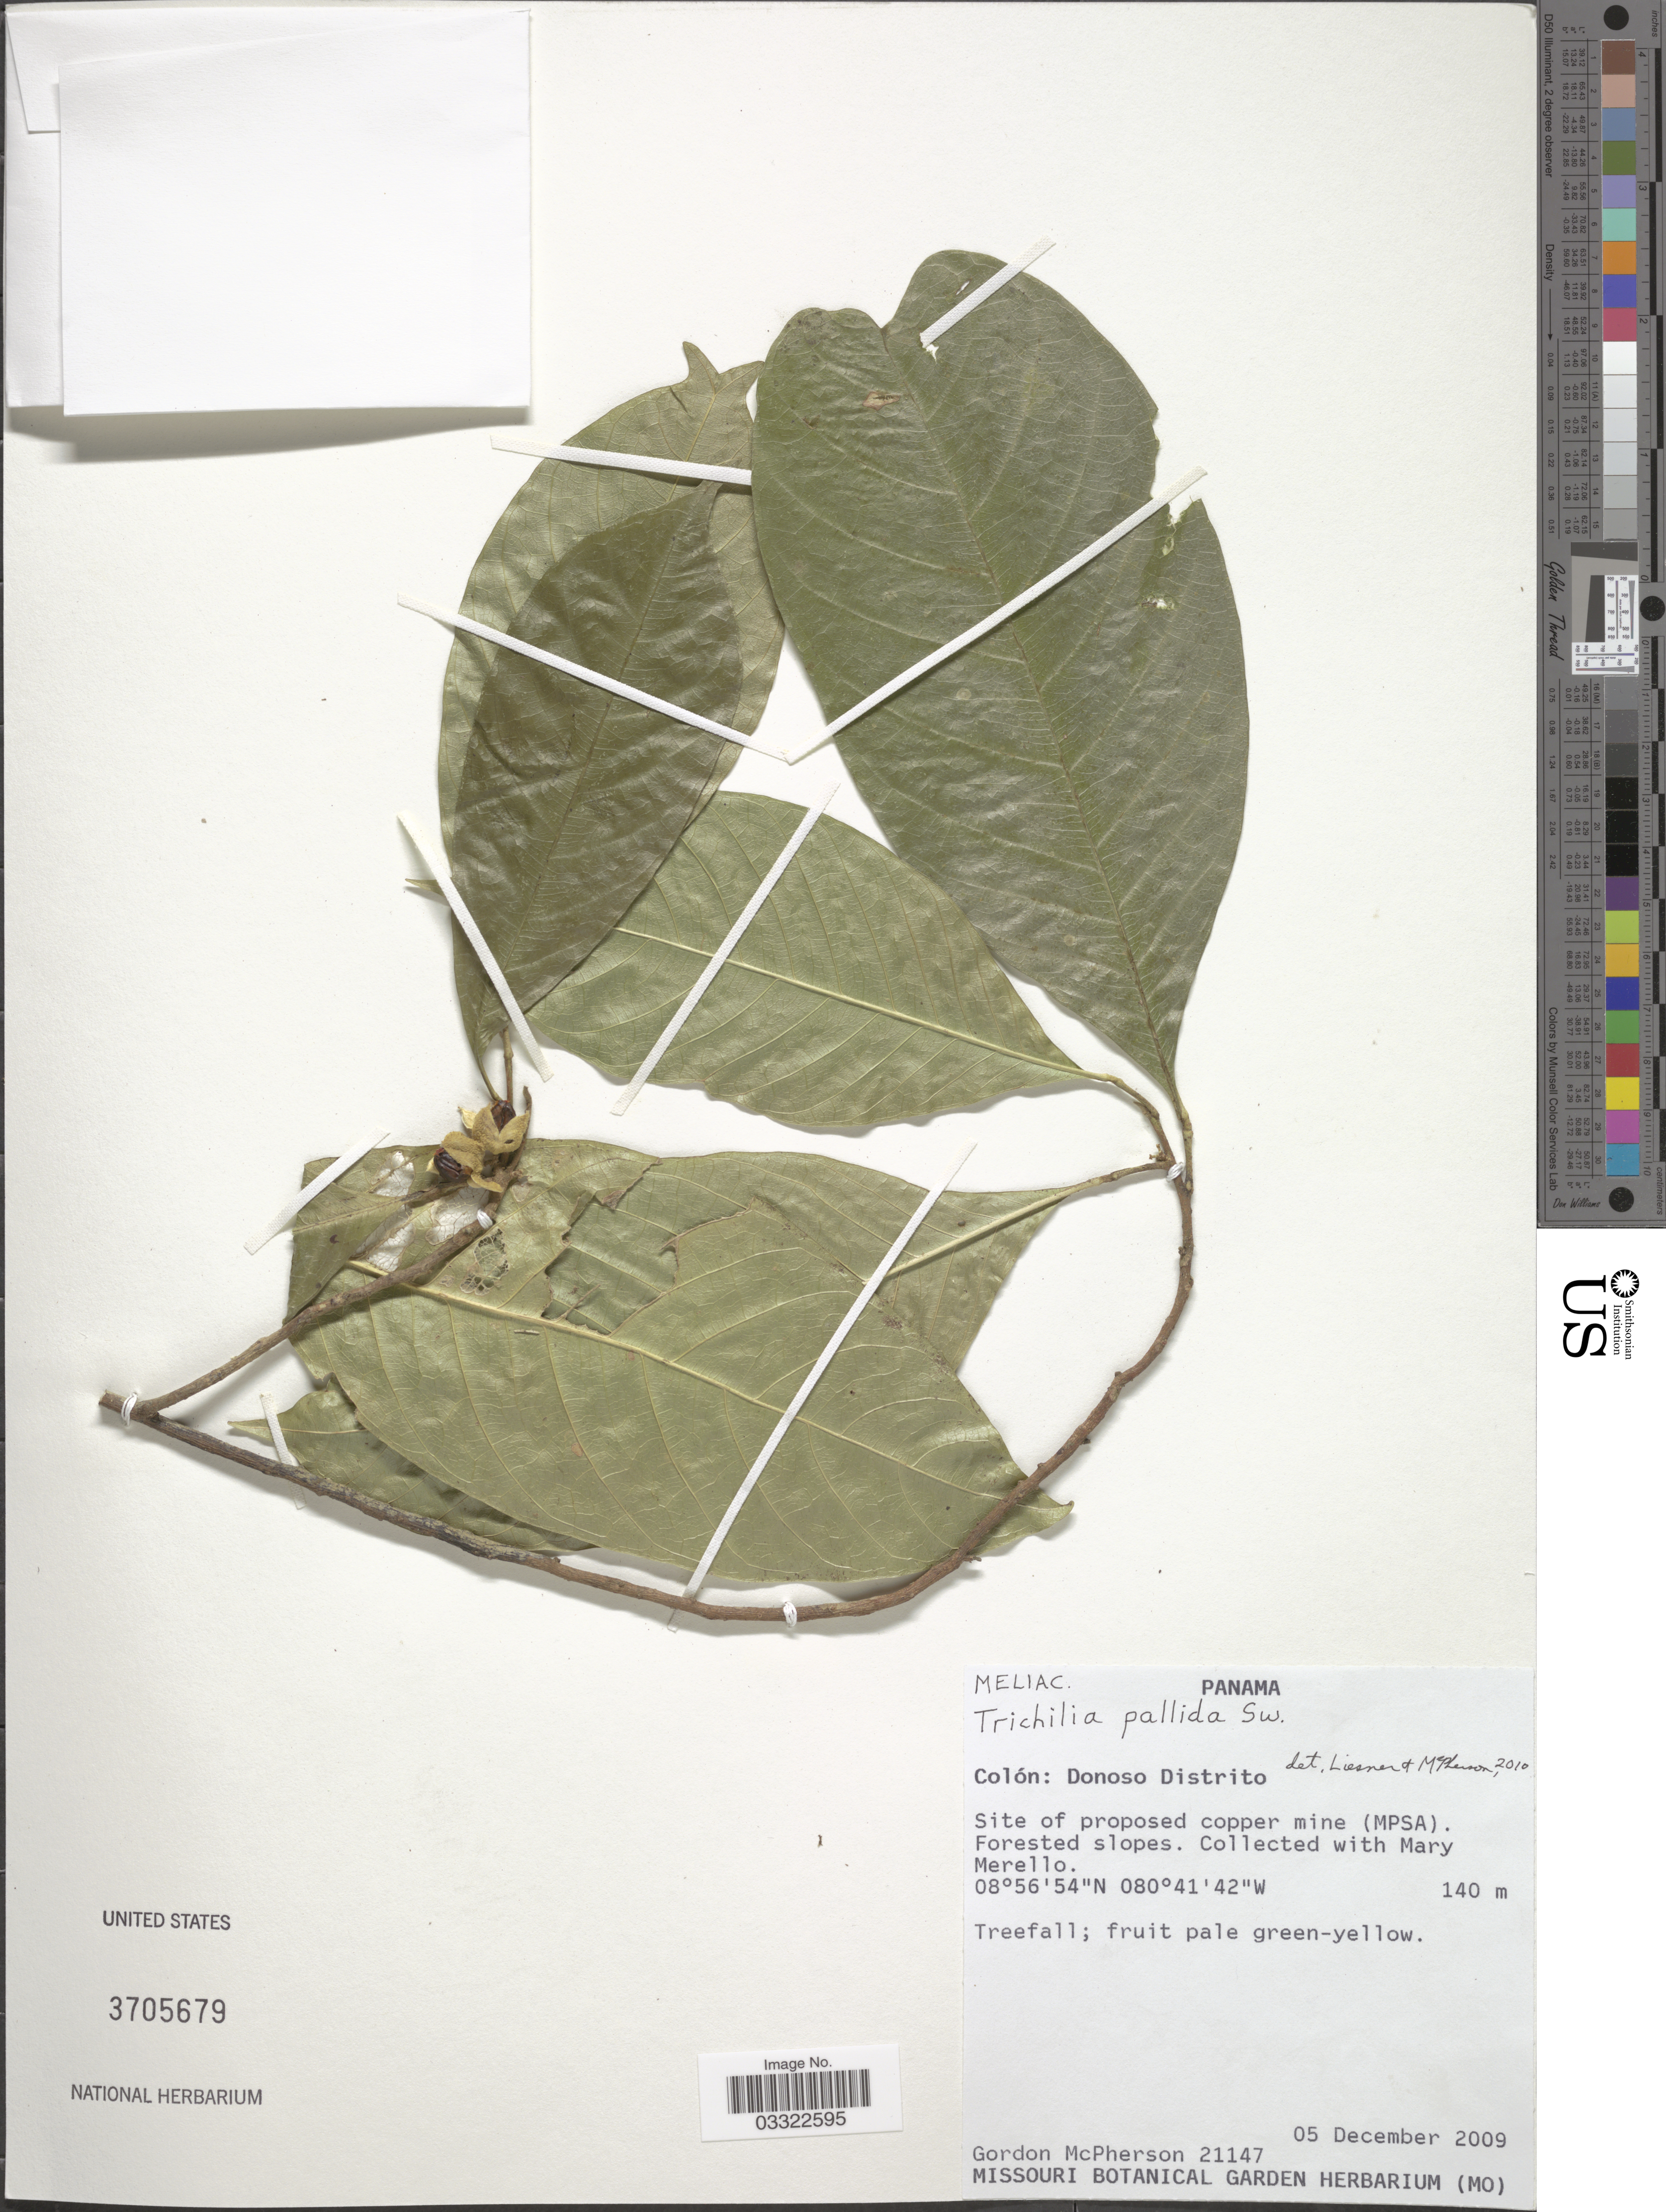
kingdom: Plantae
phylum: Tracheophyta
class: Magnoliopsida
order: Sapindales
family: Meliaceae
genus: Trichilia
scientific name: Trichilia pallida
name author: Sw.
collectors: G. McPherson & M. Merello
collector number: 21147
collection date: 2009-12-05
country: Panama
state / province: Colón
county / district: Donoso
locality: Donoso Distrito. Site of proposed copper mine (MPSA). Forested slopes.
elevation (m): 140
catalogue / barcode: US 3705679